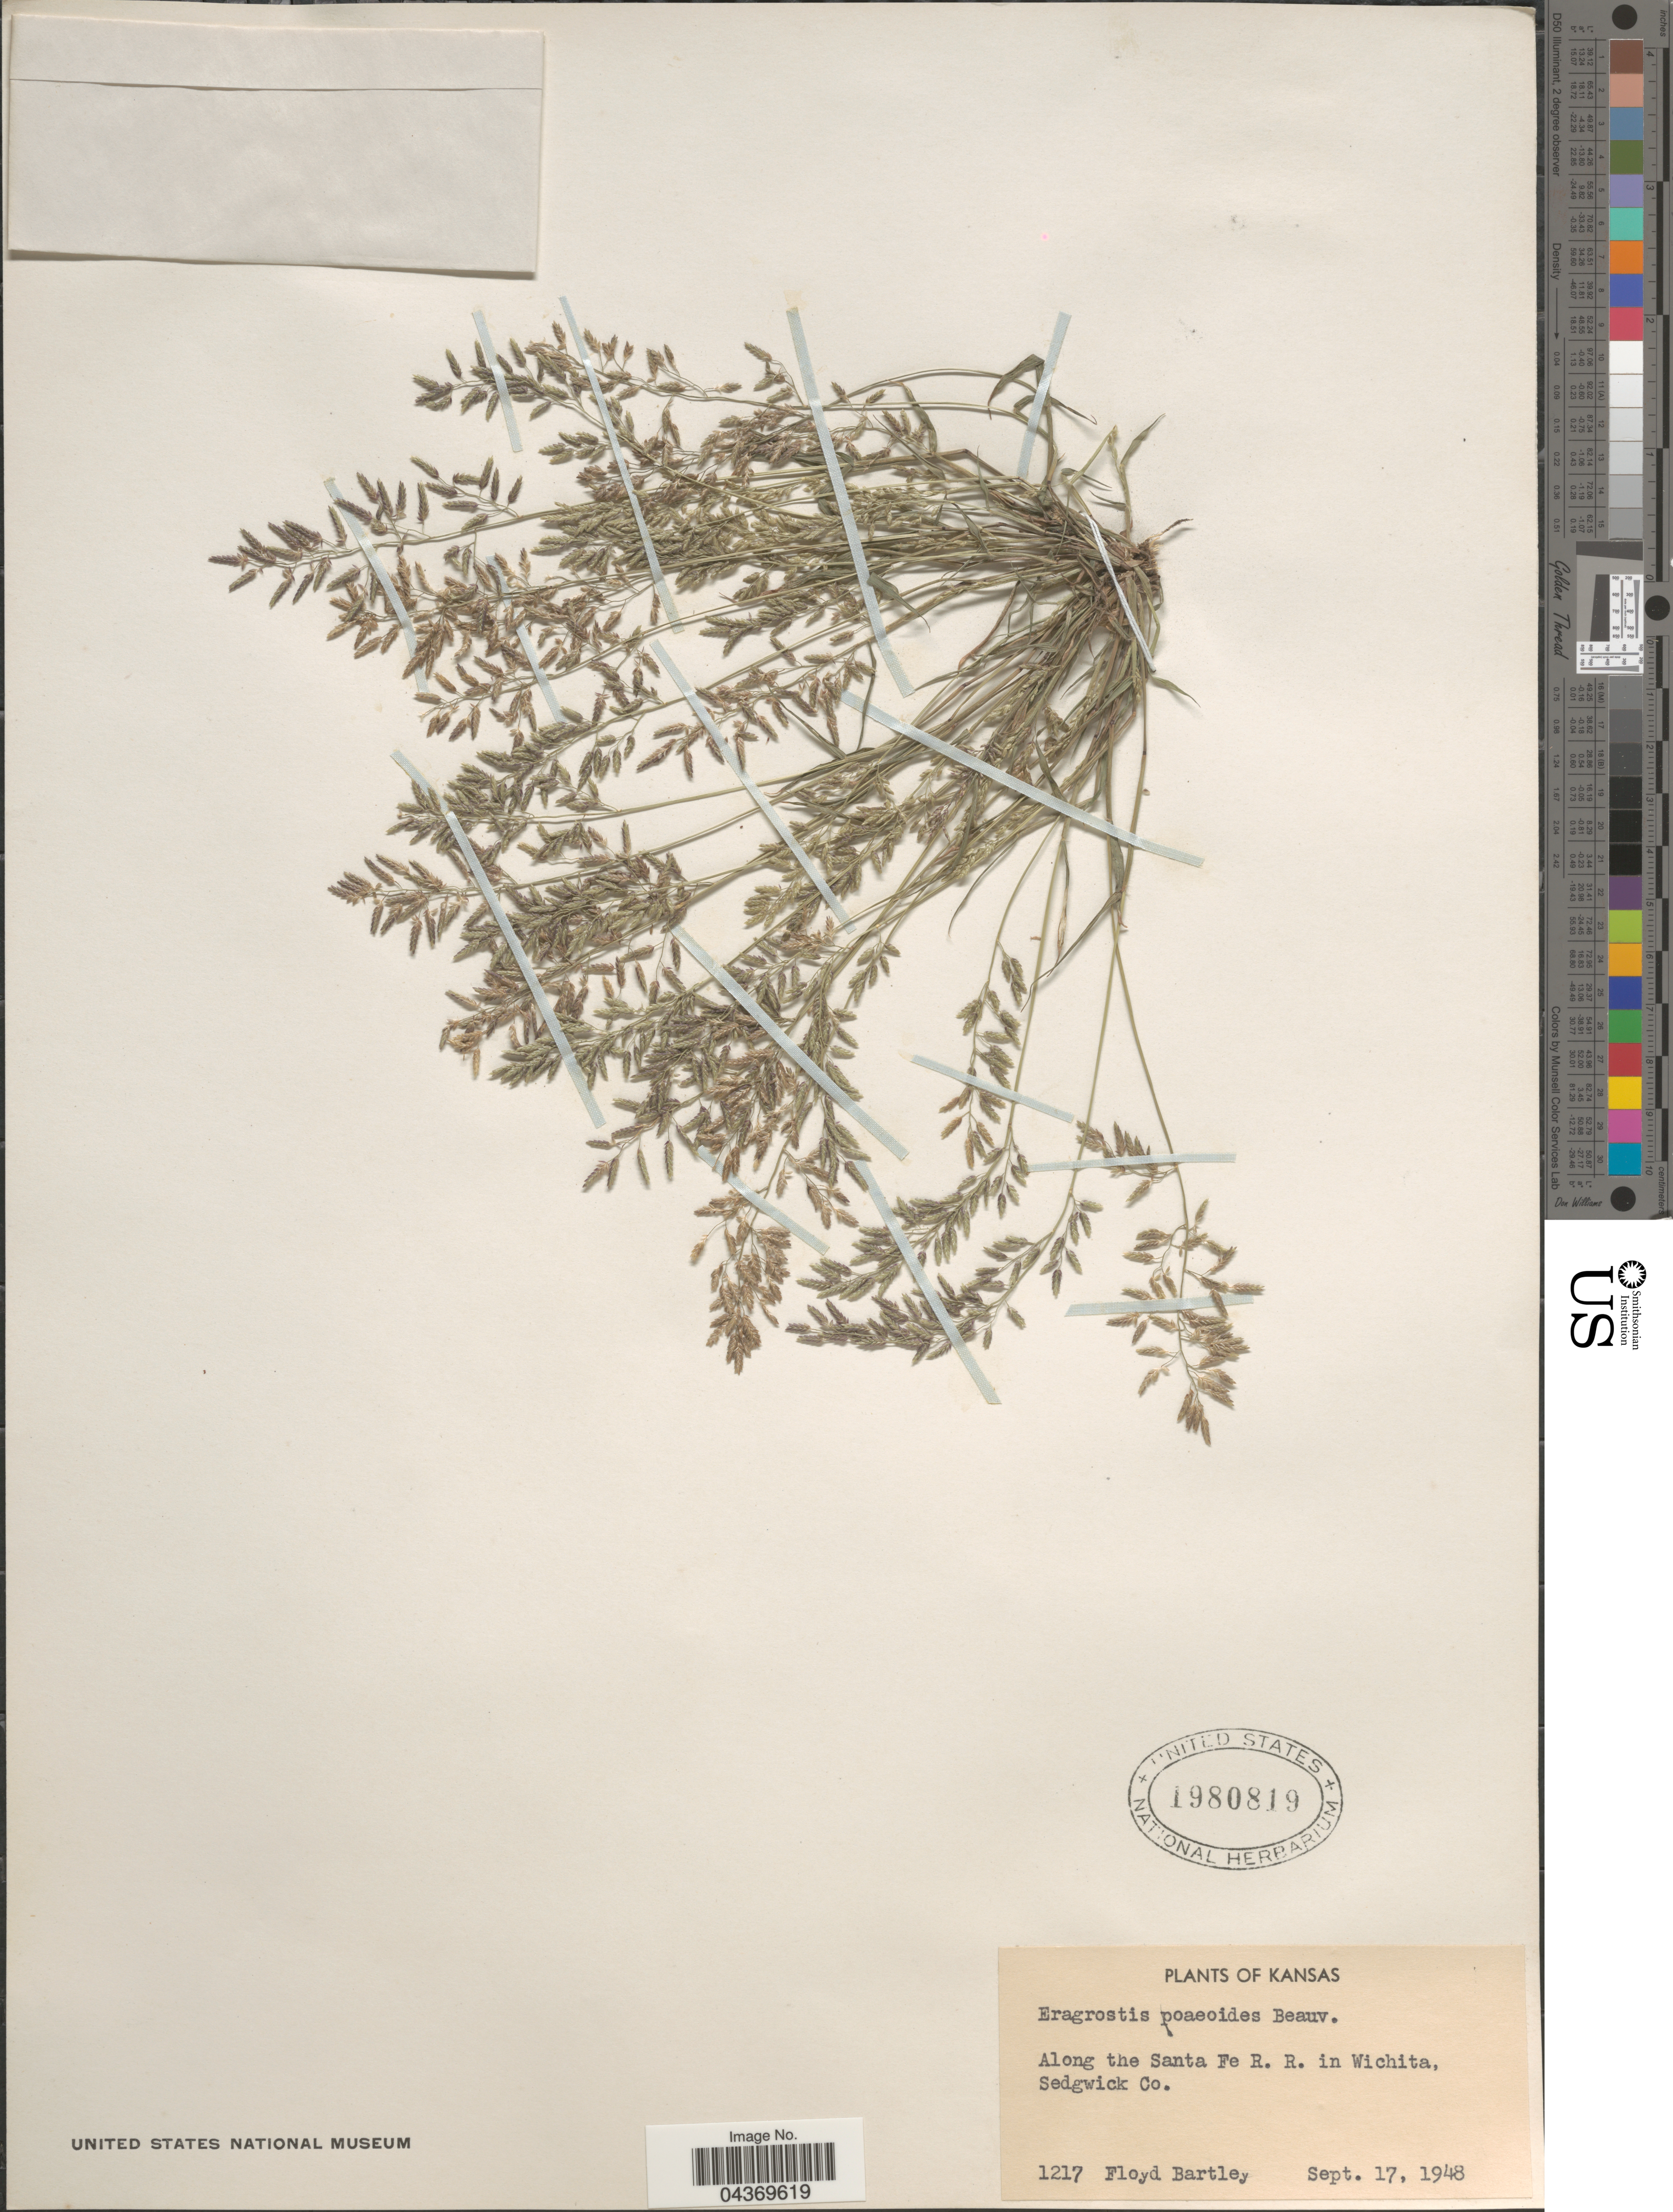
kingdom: Plantae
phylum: Tracheophyta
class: Liliopsida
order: Poales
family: Poaceae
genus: Eragrostis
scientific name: Eragrostis minor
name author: Host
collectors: F. Bartley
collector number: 1217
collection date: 1948-09-17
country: United States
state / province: Kansas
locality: Along the Santa Fe R. R. in Wichita, Sedgwick Co.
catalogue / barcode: US 1980819